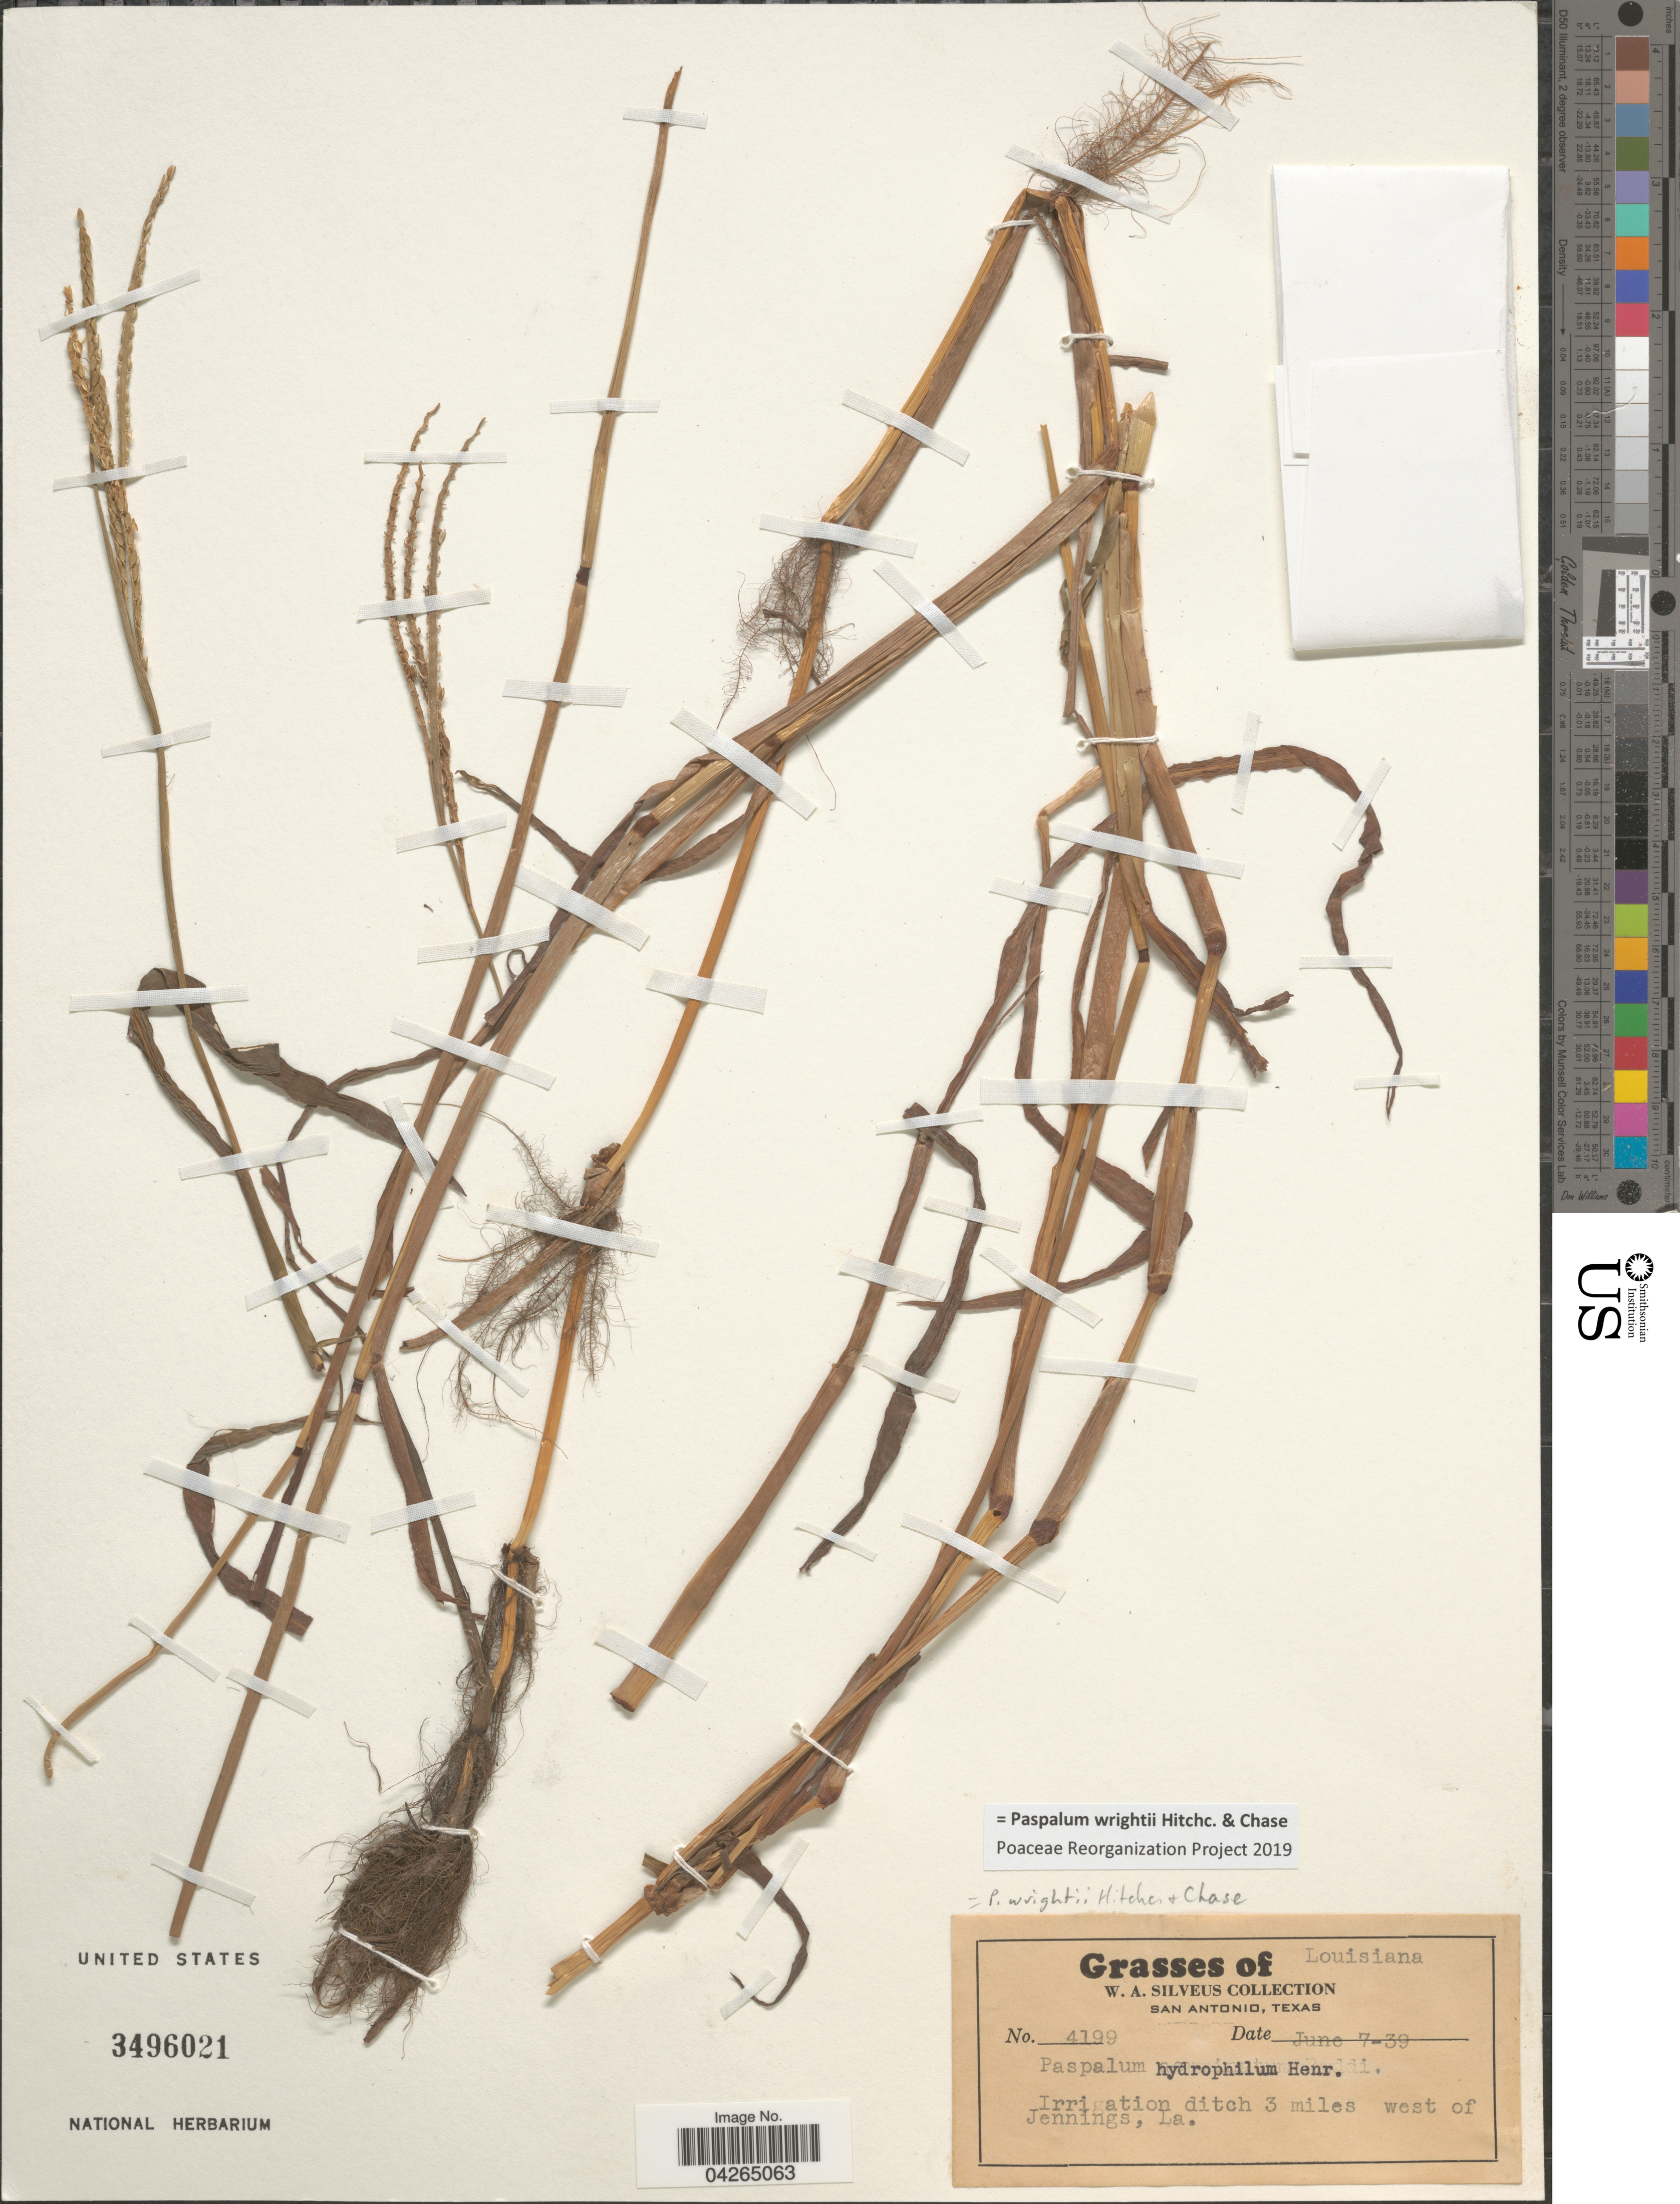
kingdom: Plantae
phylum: Tracheophyta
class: Liliopsida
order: Poales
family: Poaceae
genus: Paspalum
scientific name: Paspalum wrightii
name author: Hitchc. & Chase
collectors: W. Silveus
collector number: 4199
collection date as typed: Transcribed d/m/y: 7/6/39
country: United States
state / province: Louisiana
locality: Irrigation ditch 3 miles west of Jennings.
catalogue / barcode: US 3496021